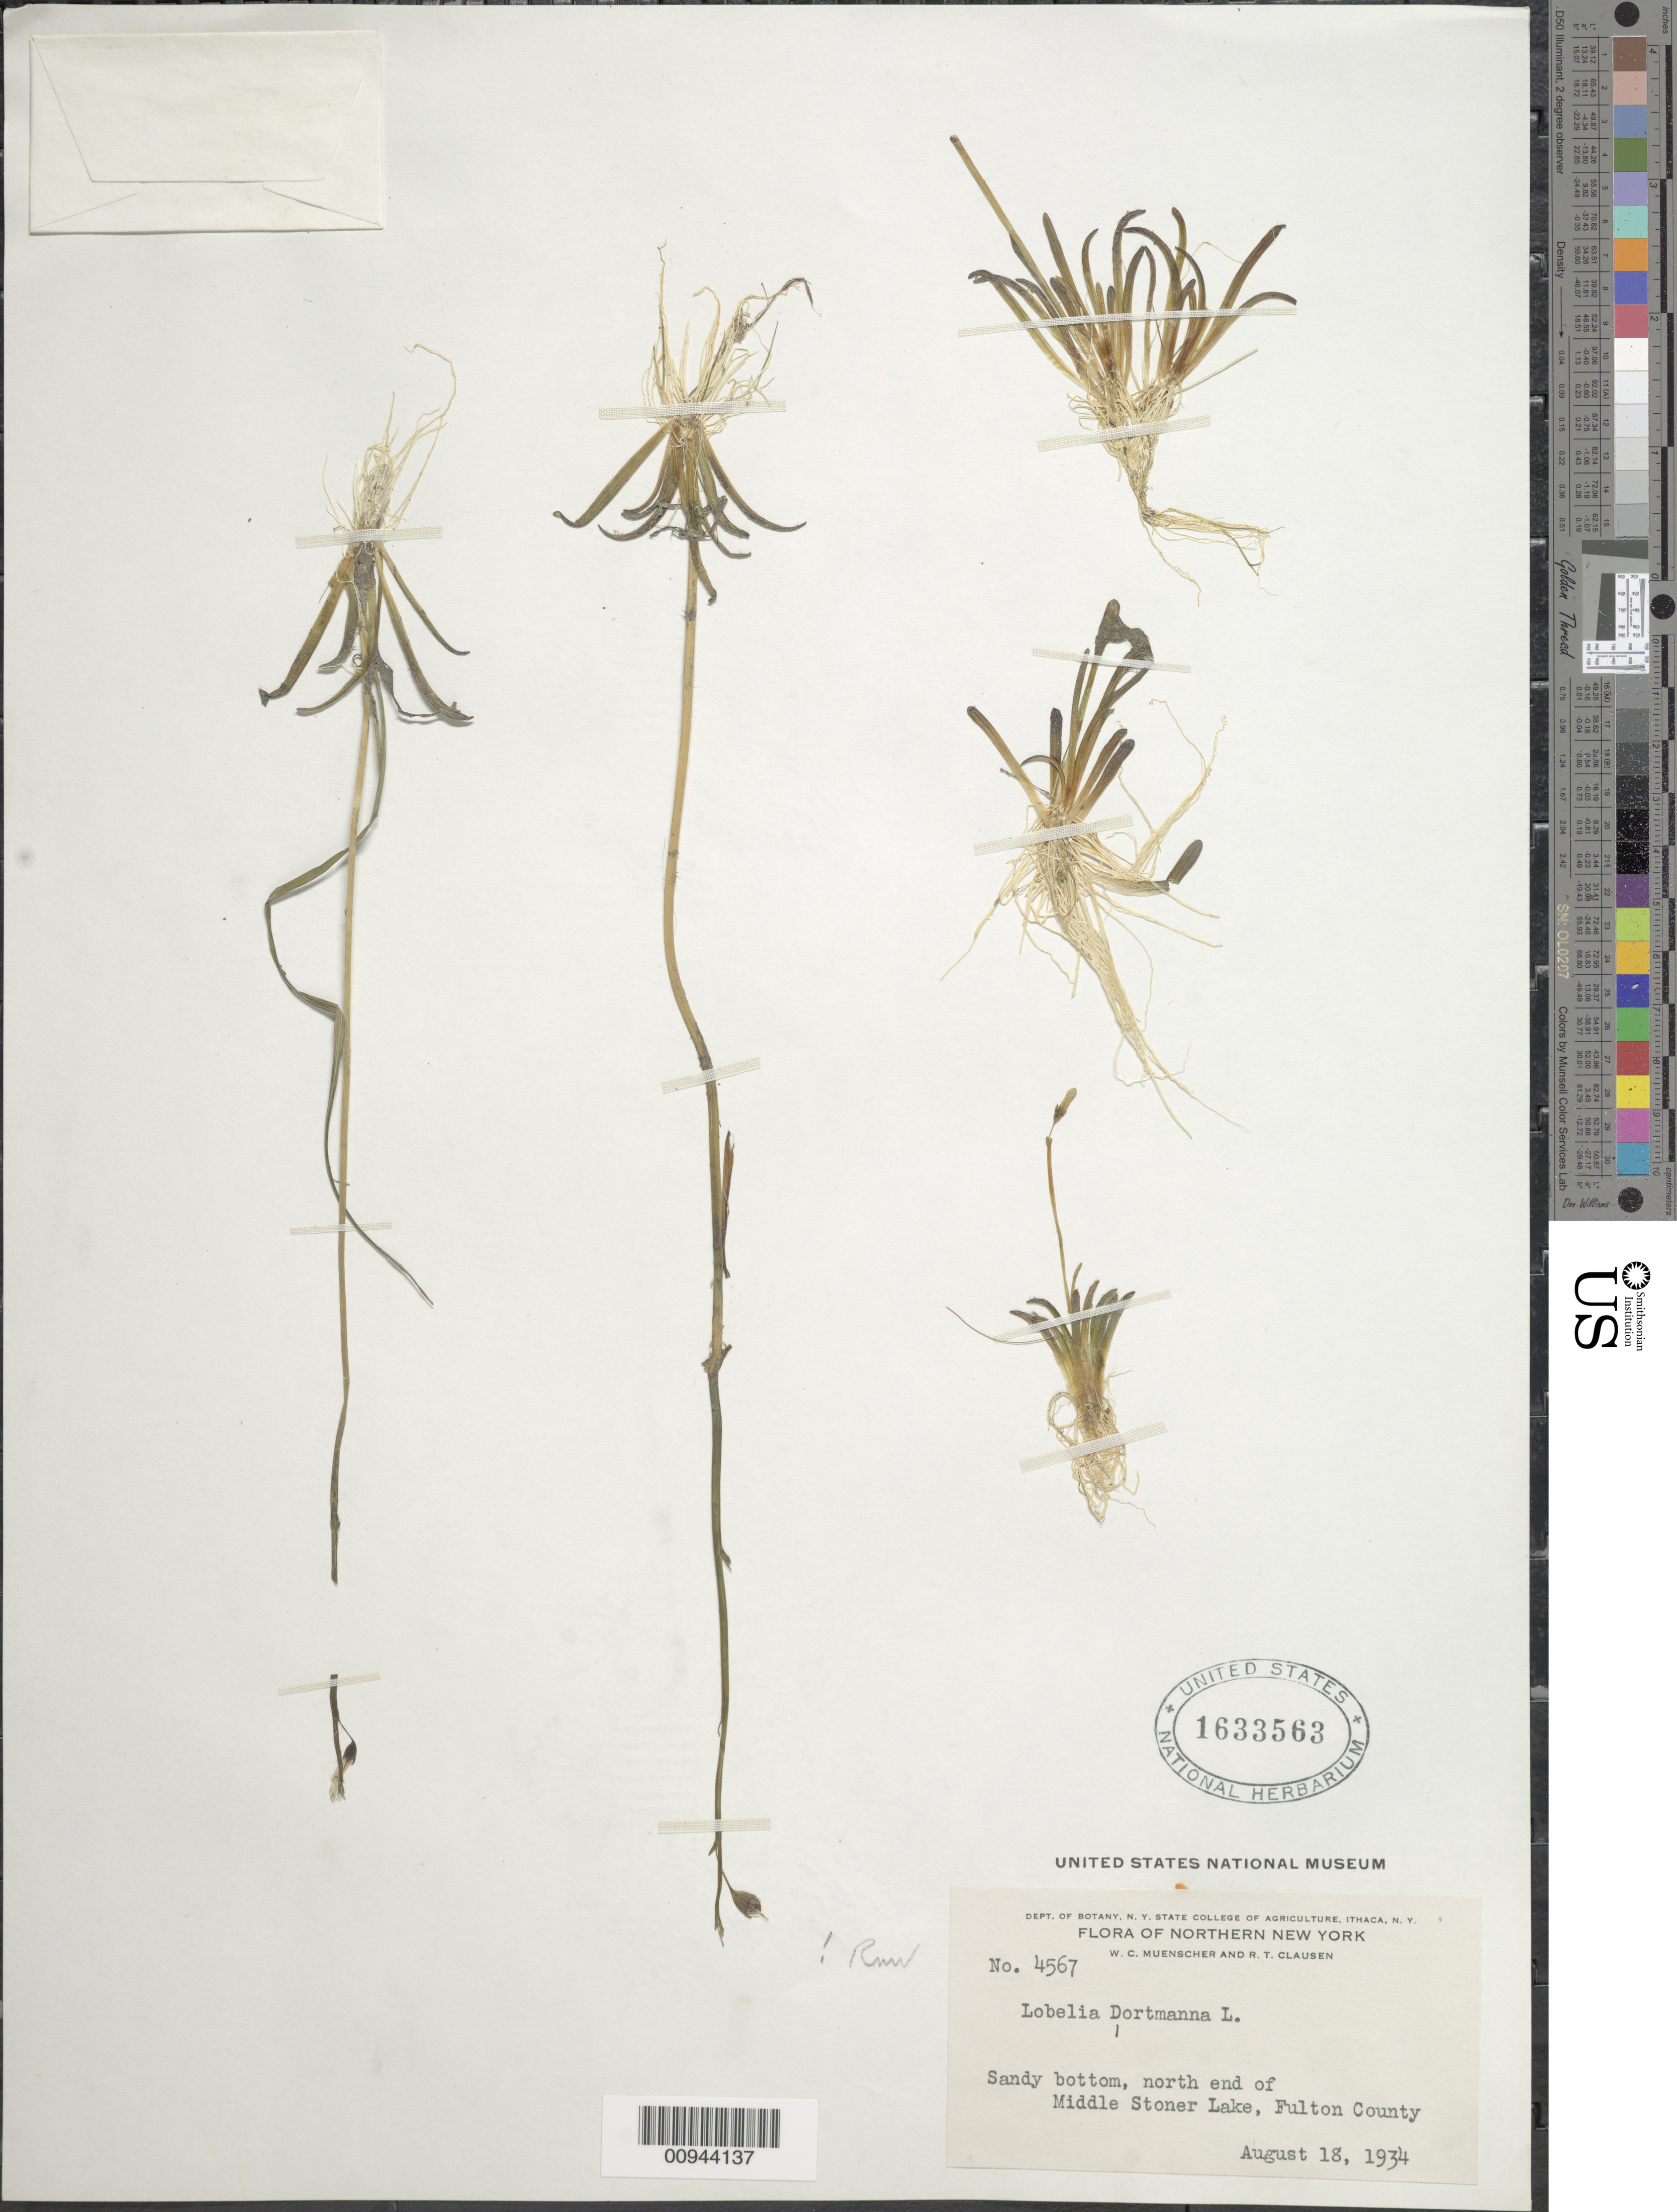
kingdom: Plantae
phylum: Tracheophyta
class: Magnoliopsida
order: Asterales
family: Campanulaceae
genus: Lobelia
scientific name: Lobelia dortmanna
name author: L.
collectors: W. Muenscher & R. T. Clausen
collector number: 4567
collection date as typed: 18 Aug 1934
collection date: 1934-08-18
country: United States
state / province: New York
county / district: Fulton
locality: north end of Middle Stoner Lake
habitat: sandy bottom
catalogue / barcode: US 1633563